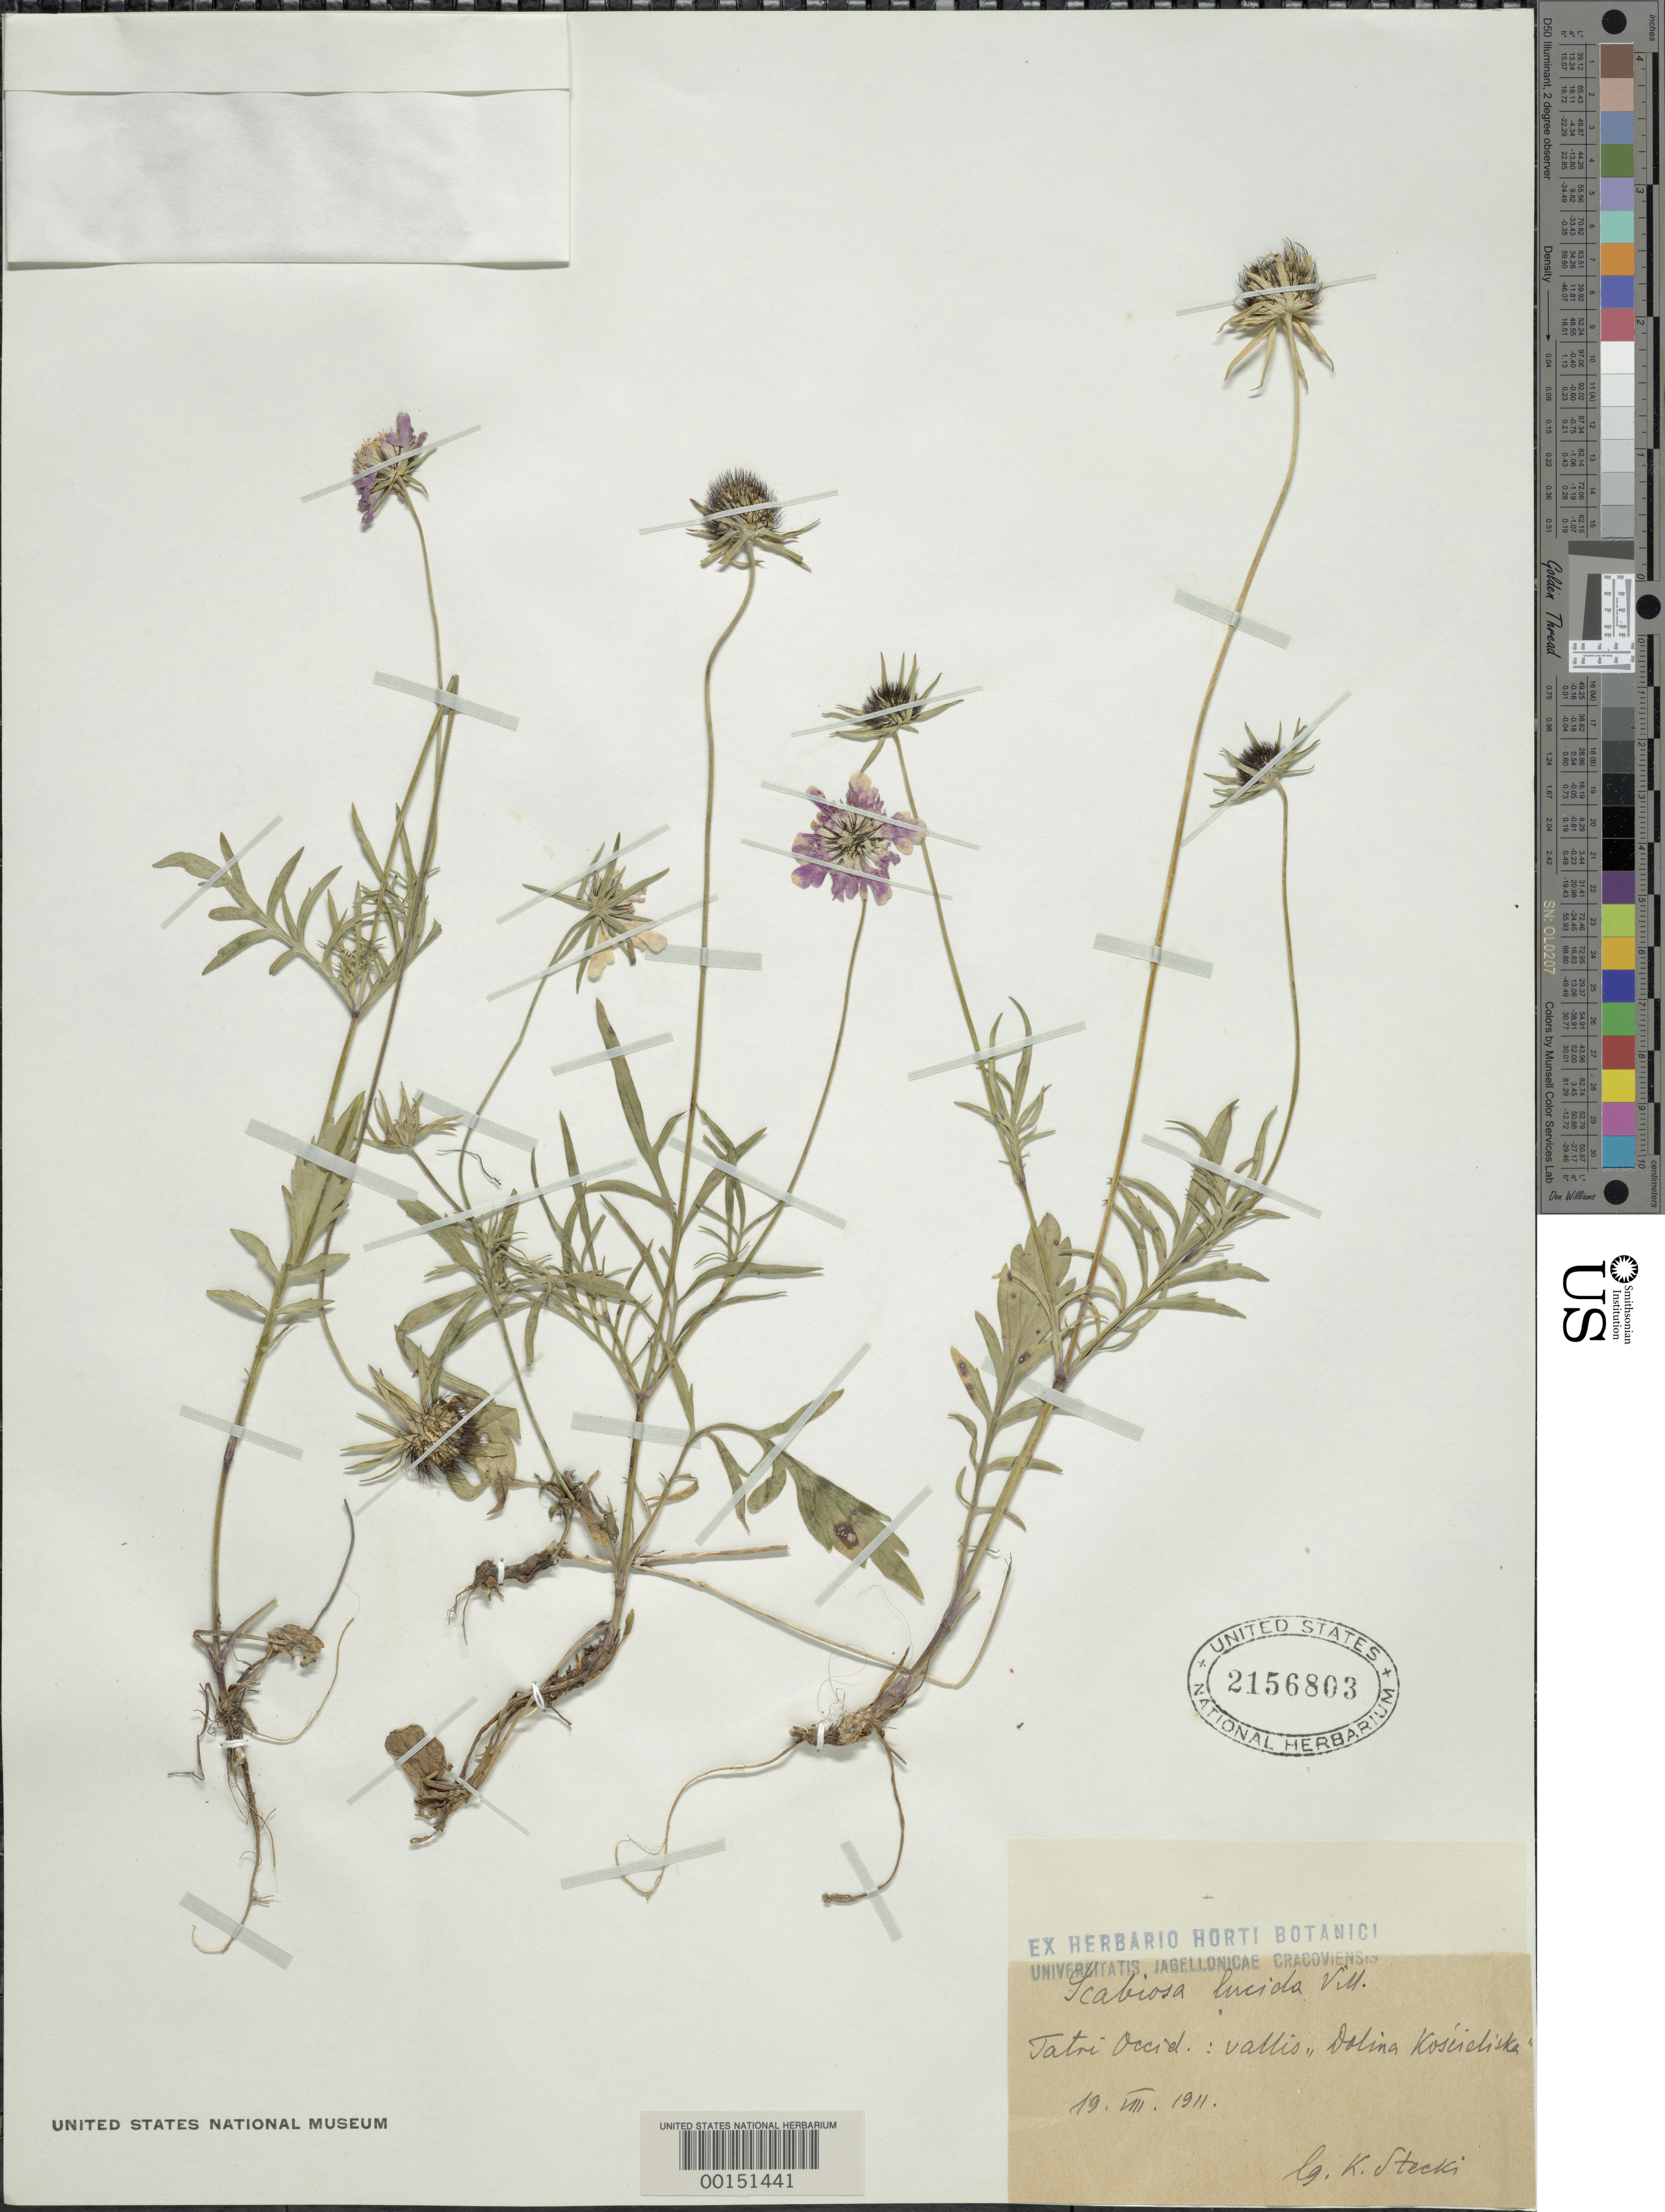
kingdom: Plantae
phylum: Tracheophyta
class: Magnoliopsida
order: Dipsacales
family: Caprifoliaceae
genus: Scabiosa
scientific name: Scabiosa lucida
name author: Vill.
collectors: K. Stecki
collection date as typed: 19 Aug 1911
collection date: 1911-08-19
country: Czechia/Poland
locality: Tatri Occid., Dolina Koserchiskis. [= Dolina Koscieliska in Poland?]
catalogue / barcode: US 2156803